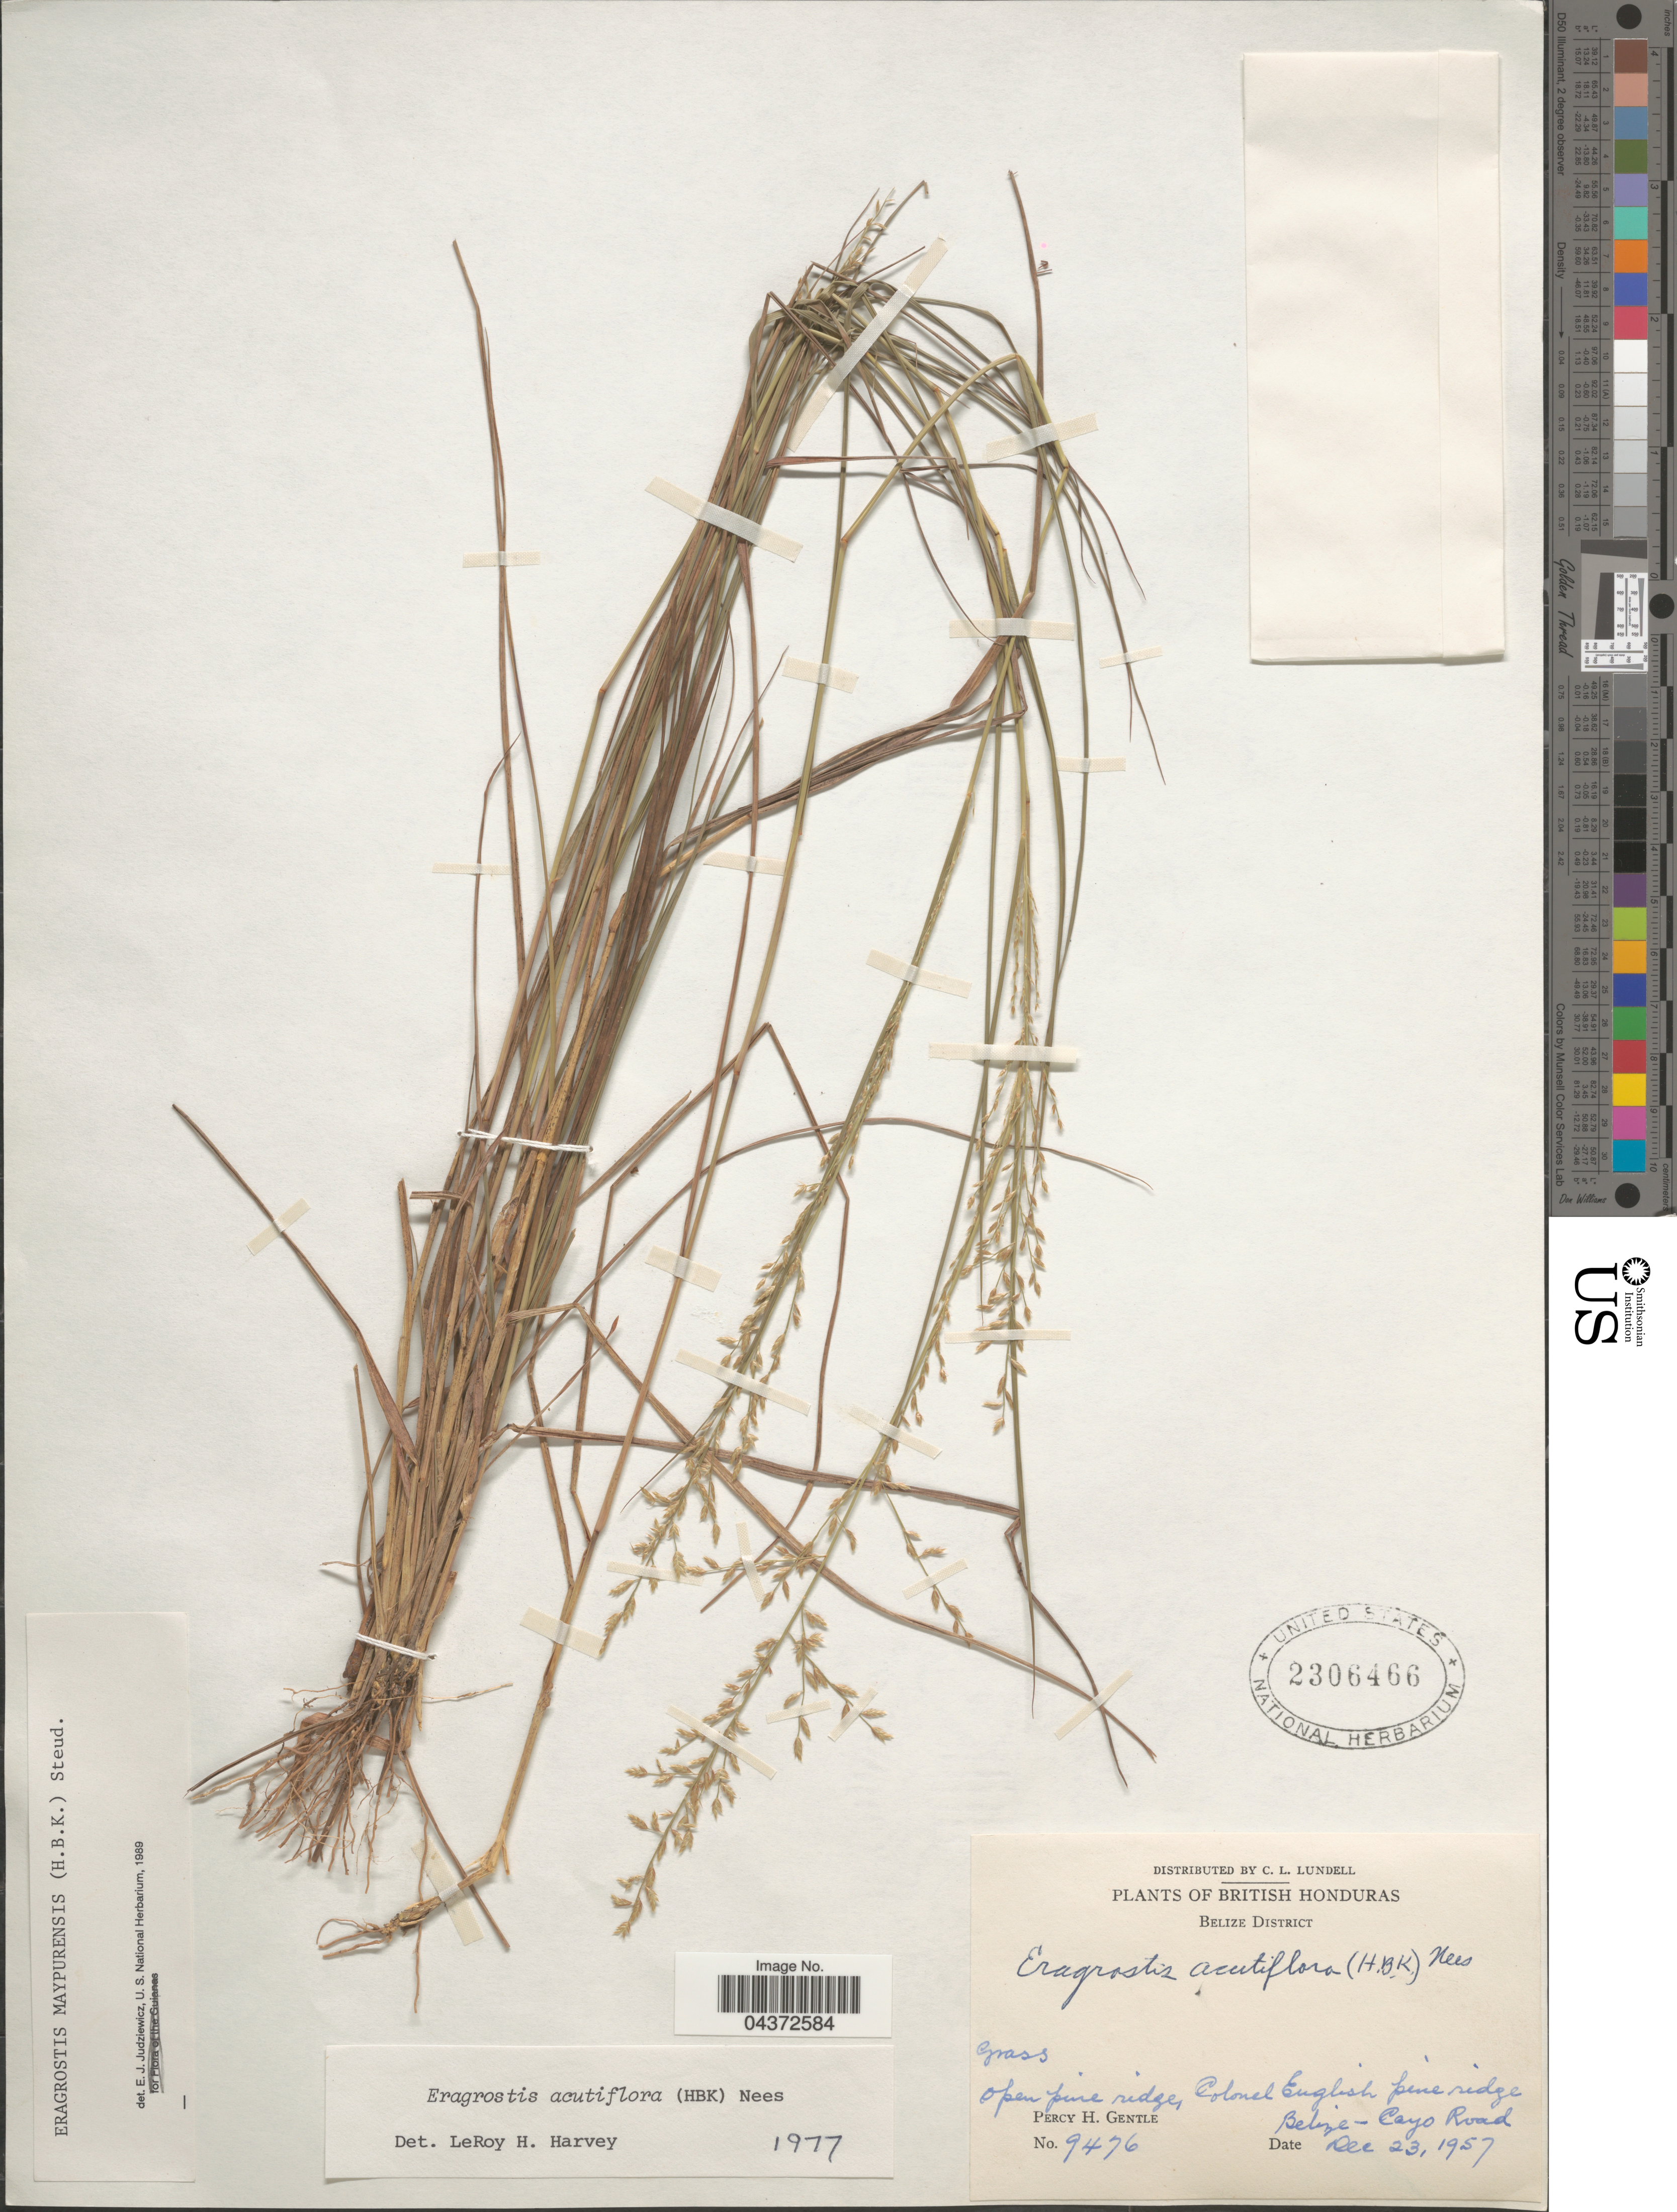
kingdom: Plantae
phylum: Tracheophyta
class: Liliopsida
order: Poales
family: Poaceae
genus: Eragrostis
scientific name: Eragrostis maypurensis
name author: (Kunth) Steud.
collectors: P. H. Gentle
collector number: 9476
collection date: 1957-12-23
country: Belize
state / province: Belize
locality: British Honduras. Belize District. Open pine ridge, Colonel English pine ridge Belize-Cayo Road.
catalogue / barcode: US 2306466